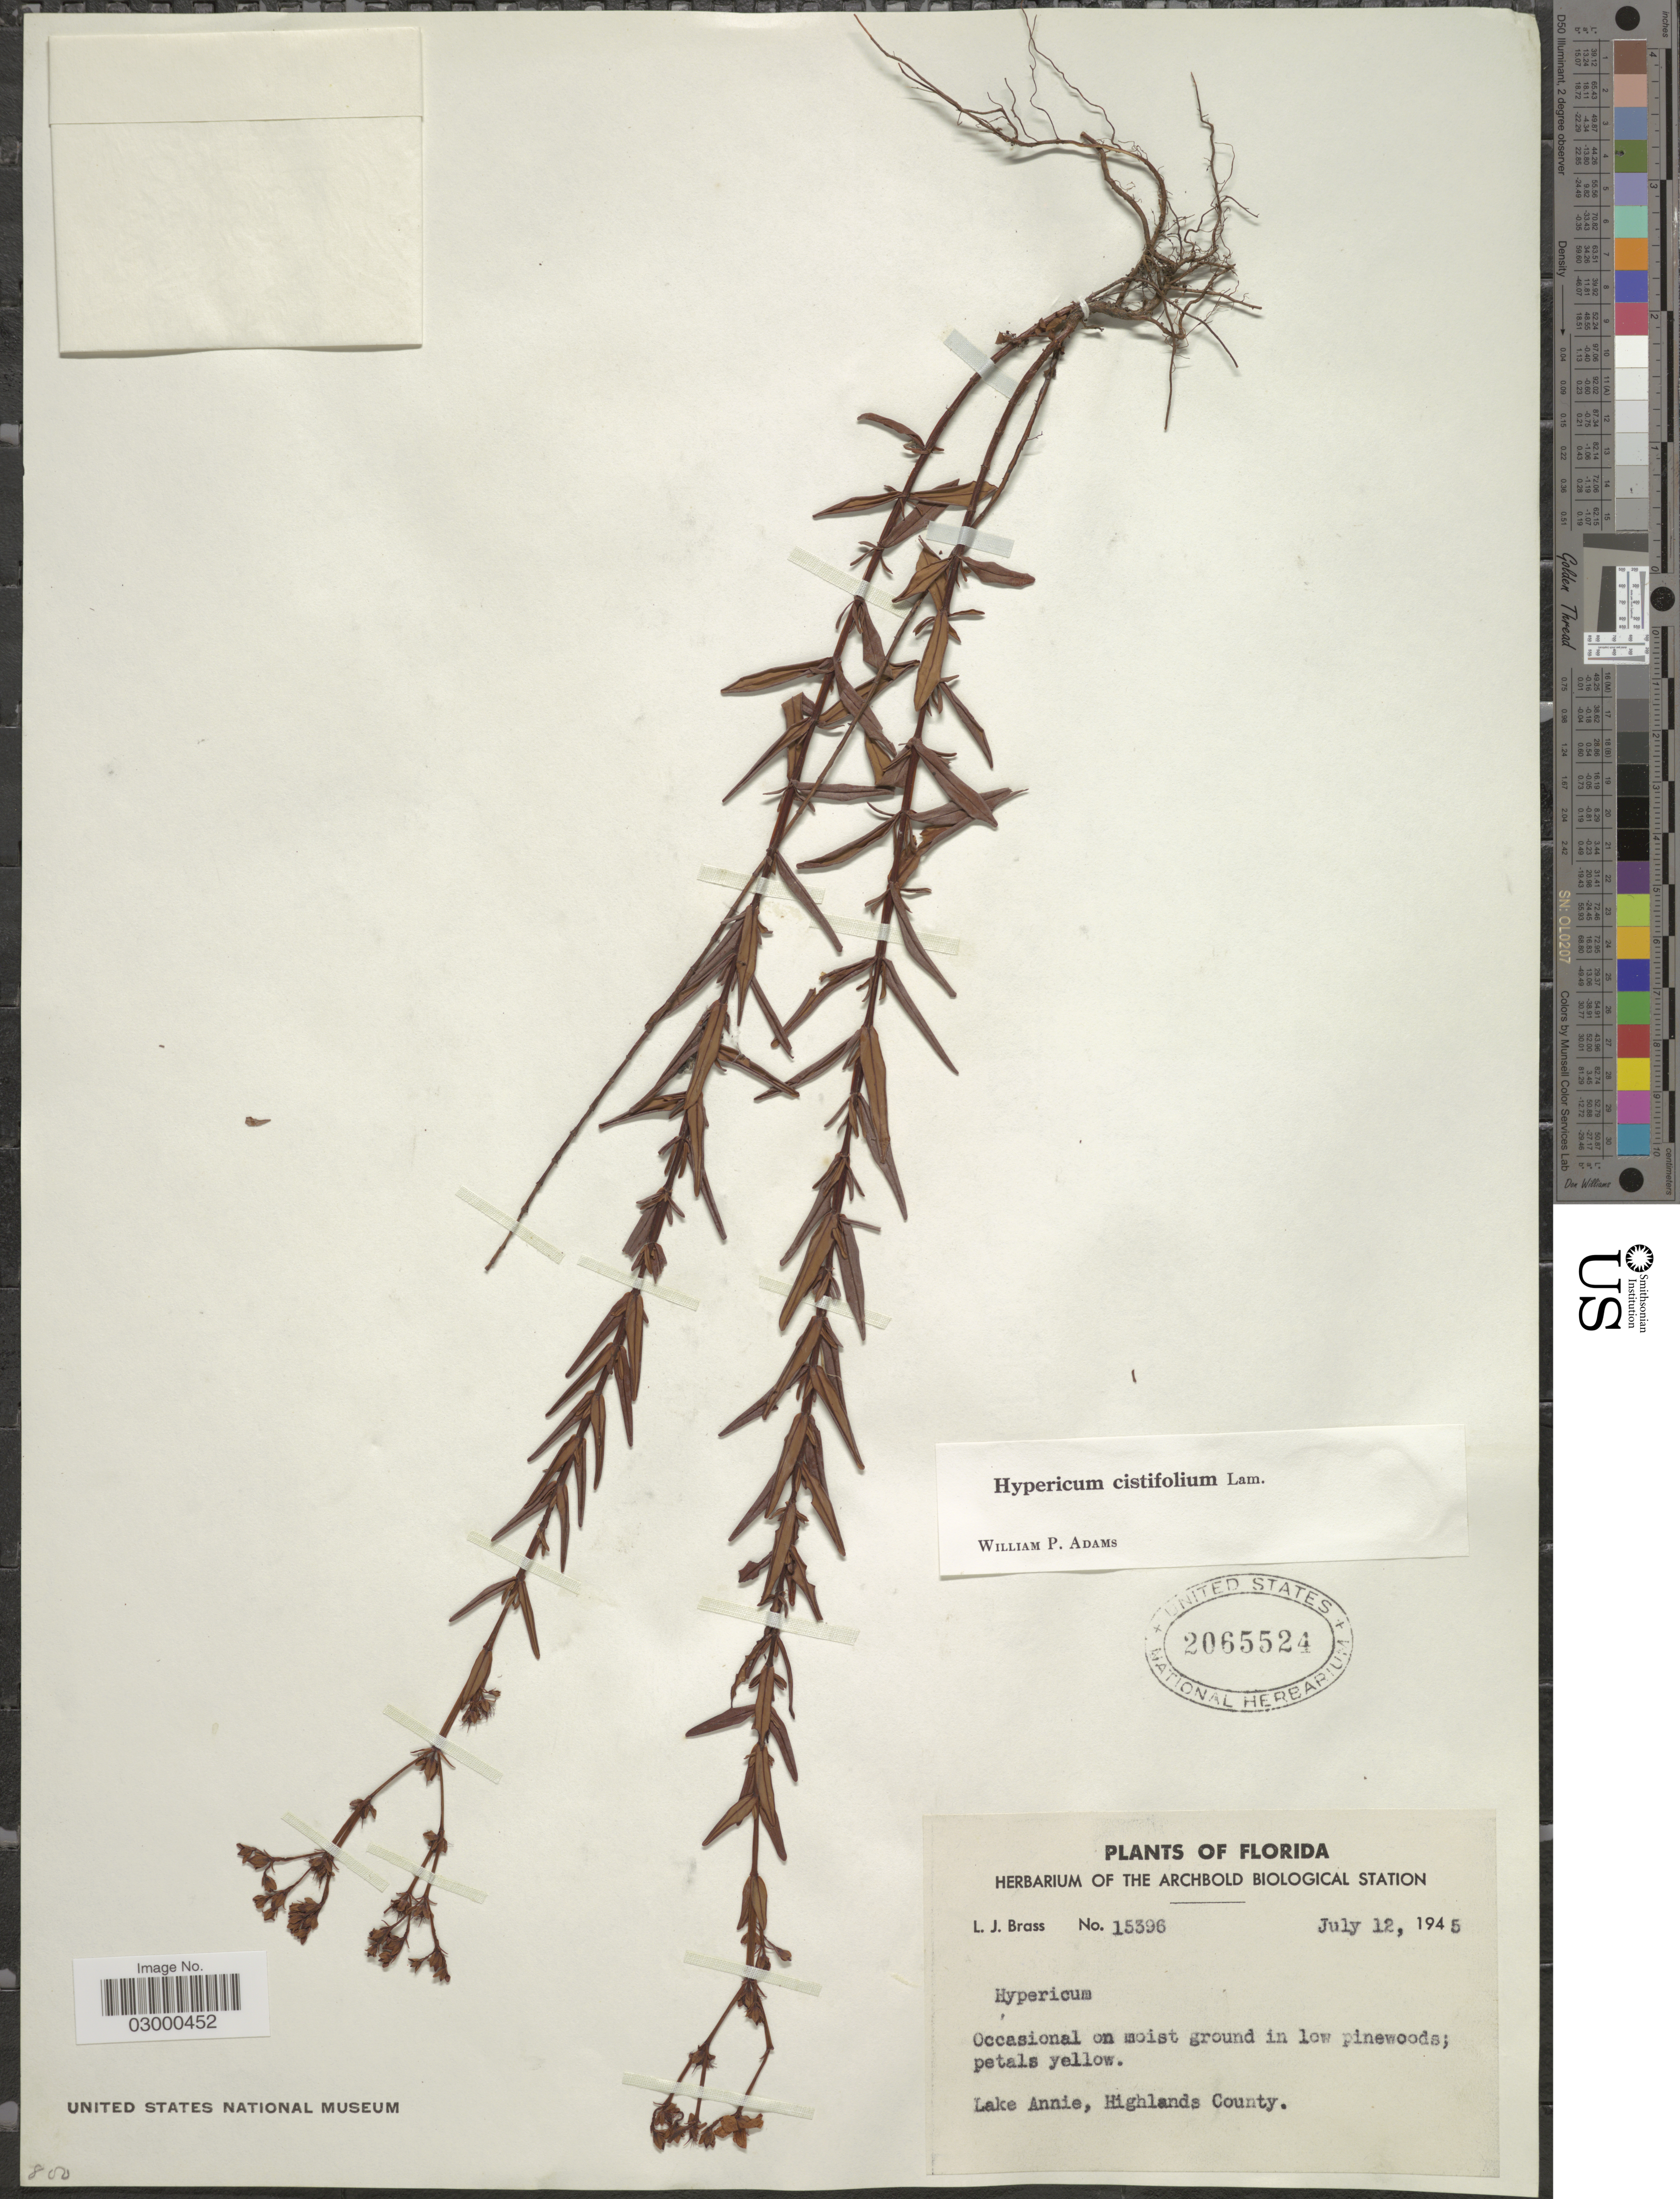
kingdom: Plantae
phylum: Tracheophyta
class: Magnoliopsida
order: Malpighiales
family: Hypericaceae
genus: Hypericum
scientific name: Hypericum cistifolium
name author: Lam.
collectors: L. J. Brass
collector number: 15396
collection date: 1945-07-12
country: United States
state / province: Florida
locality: Lake Annie, Highlands County.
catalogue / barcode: US 2065524